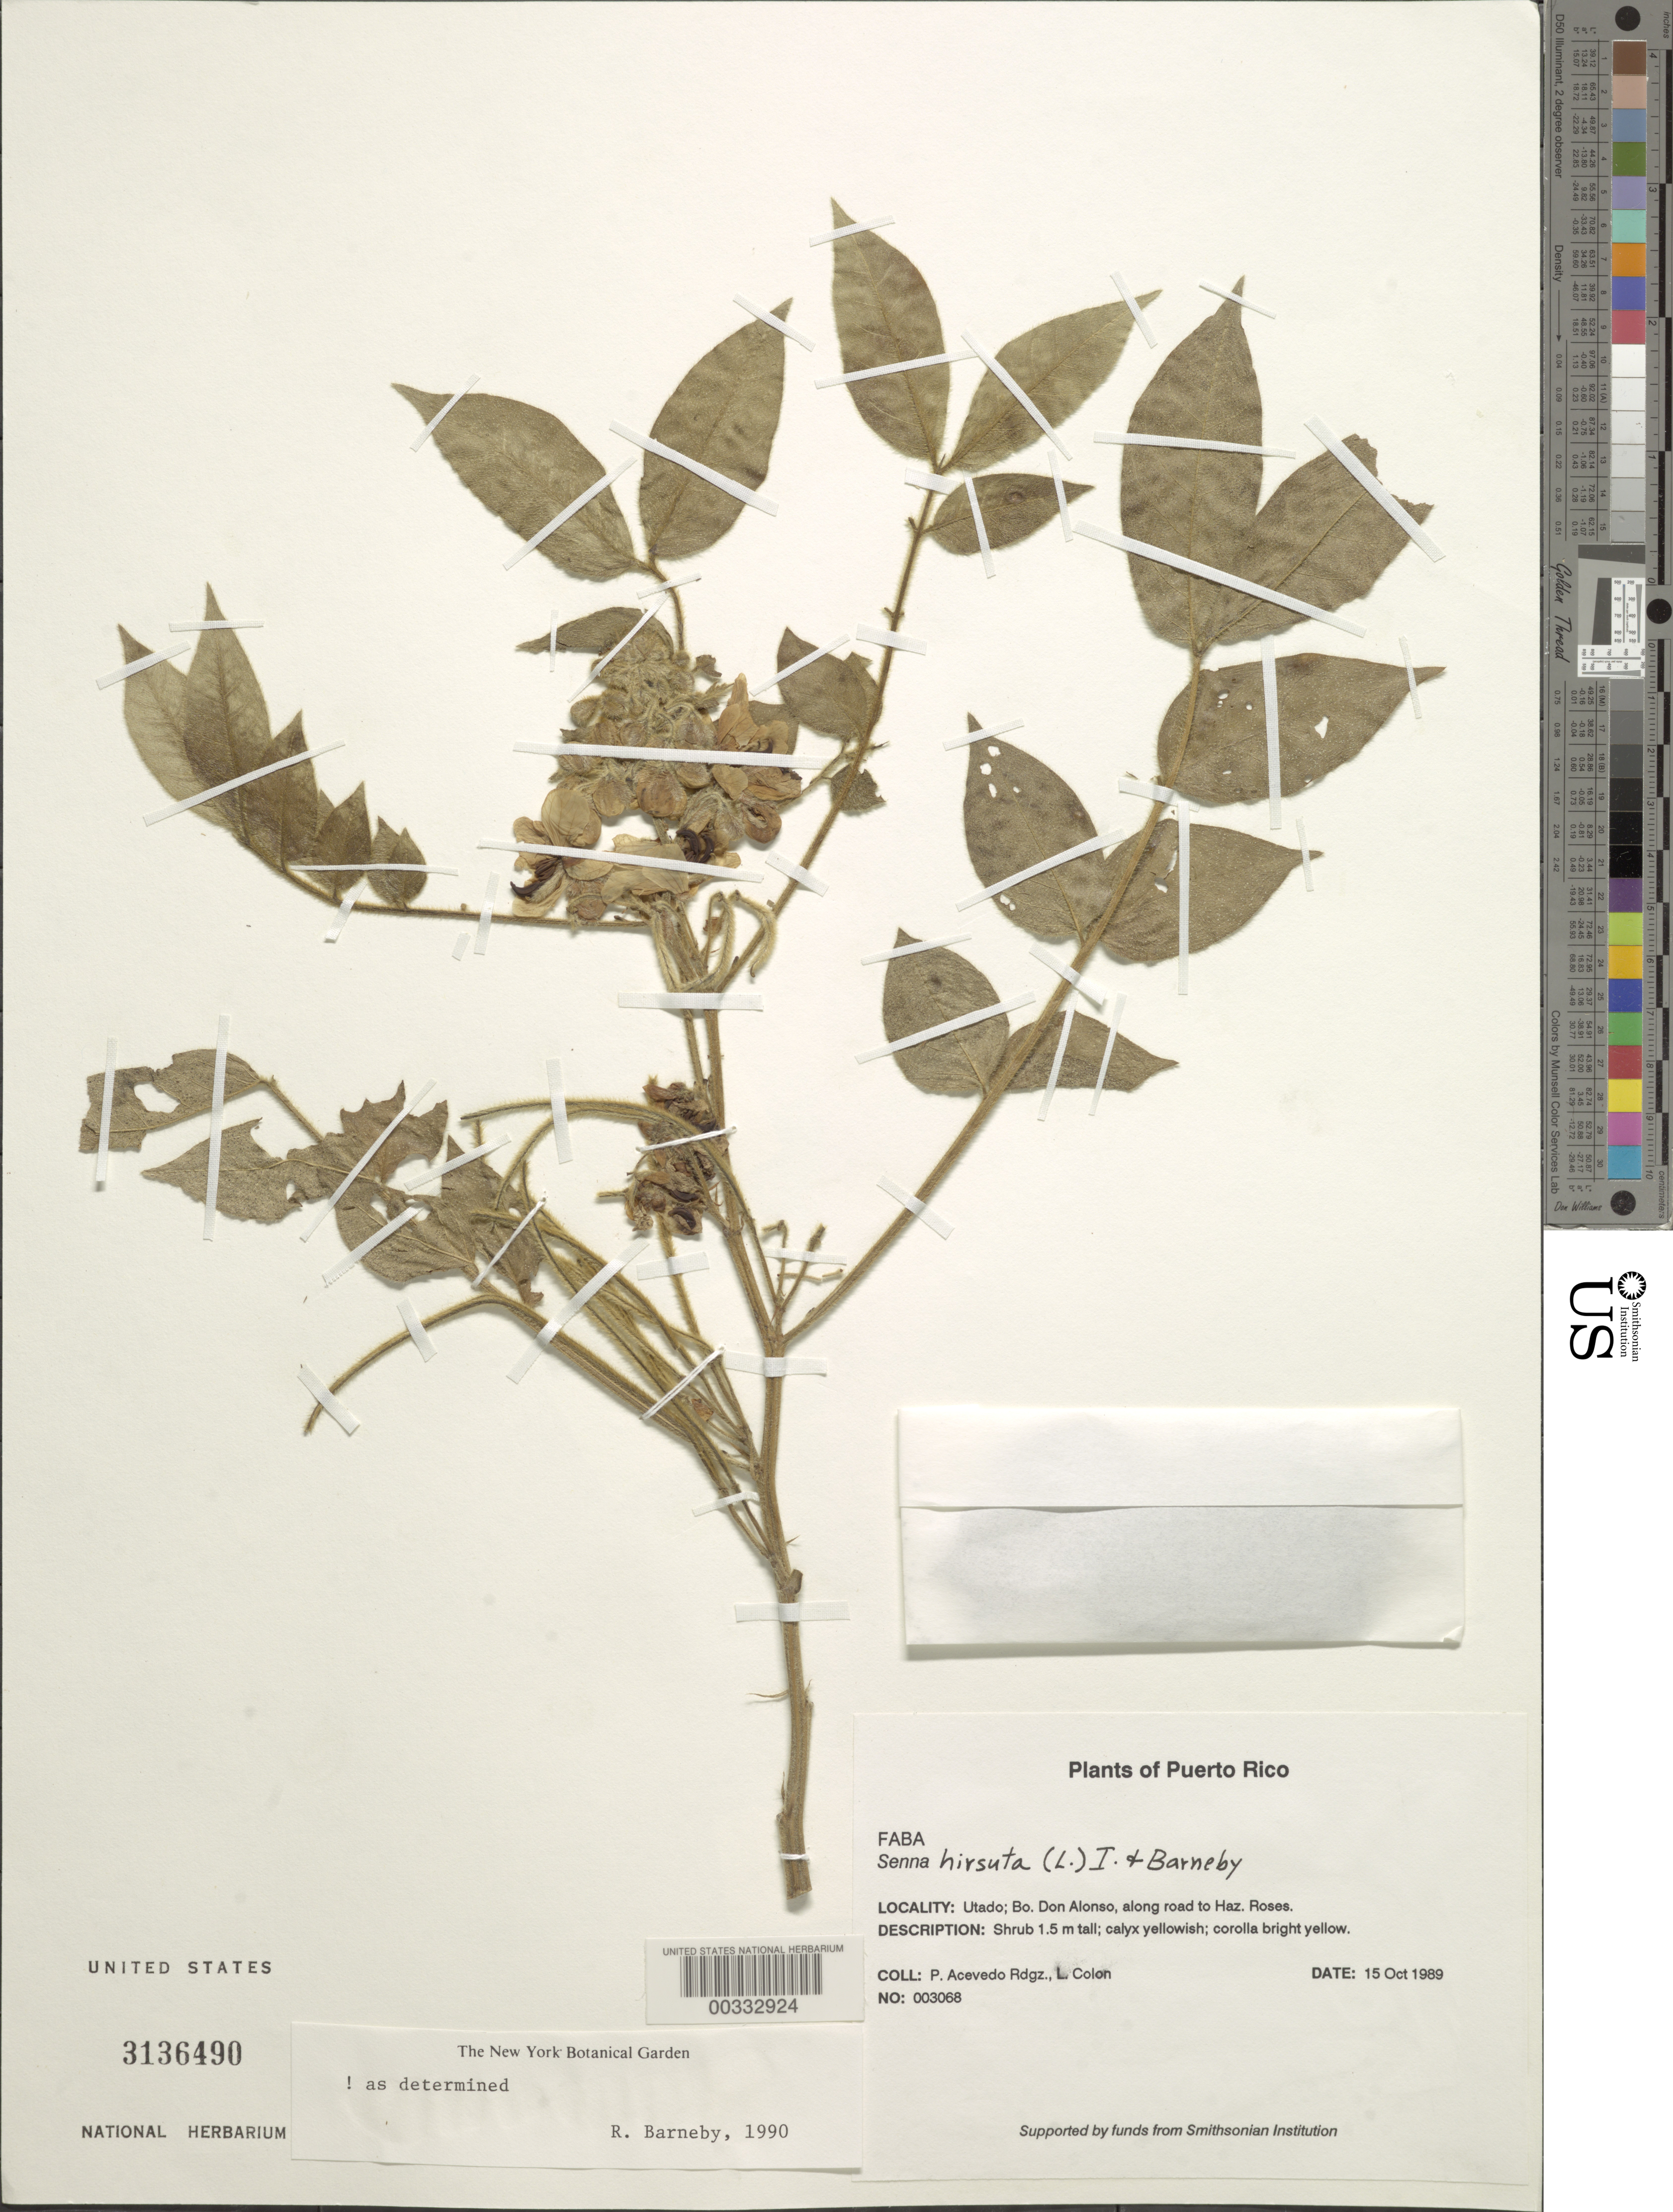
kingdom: Plantae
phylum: Tracheophyta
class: Magnoliopsida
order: Fabales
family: Fabaceae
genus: Senna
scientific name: Senna hirsuta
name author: (L.) H.S. Irwin & Barneby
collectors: P. Acevedo-Rodr. & L. Colon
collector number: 3068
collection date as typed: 15 Oct 1989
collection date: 1989-10-15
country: Puerto Rico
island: Puerto Rico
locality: Utuado; bo. don alonso, along road to haz. roses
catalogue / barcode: US 3136490